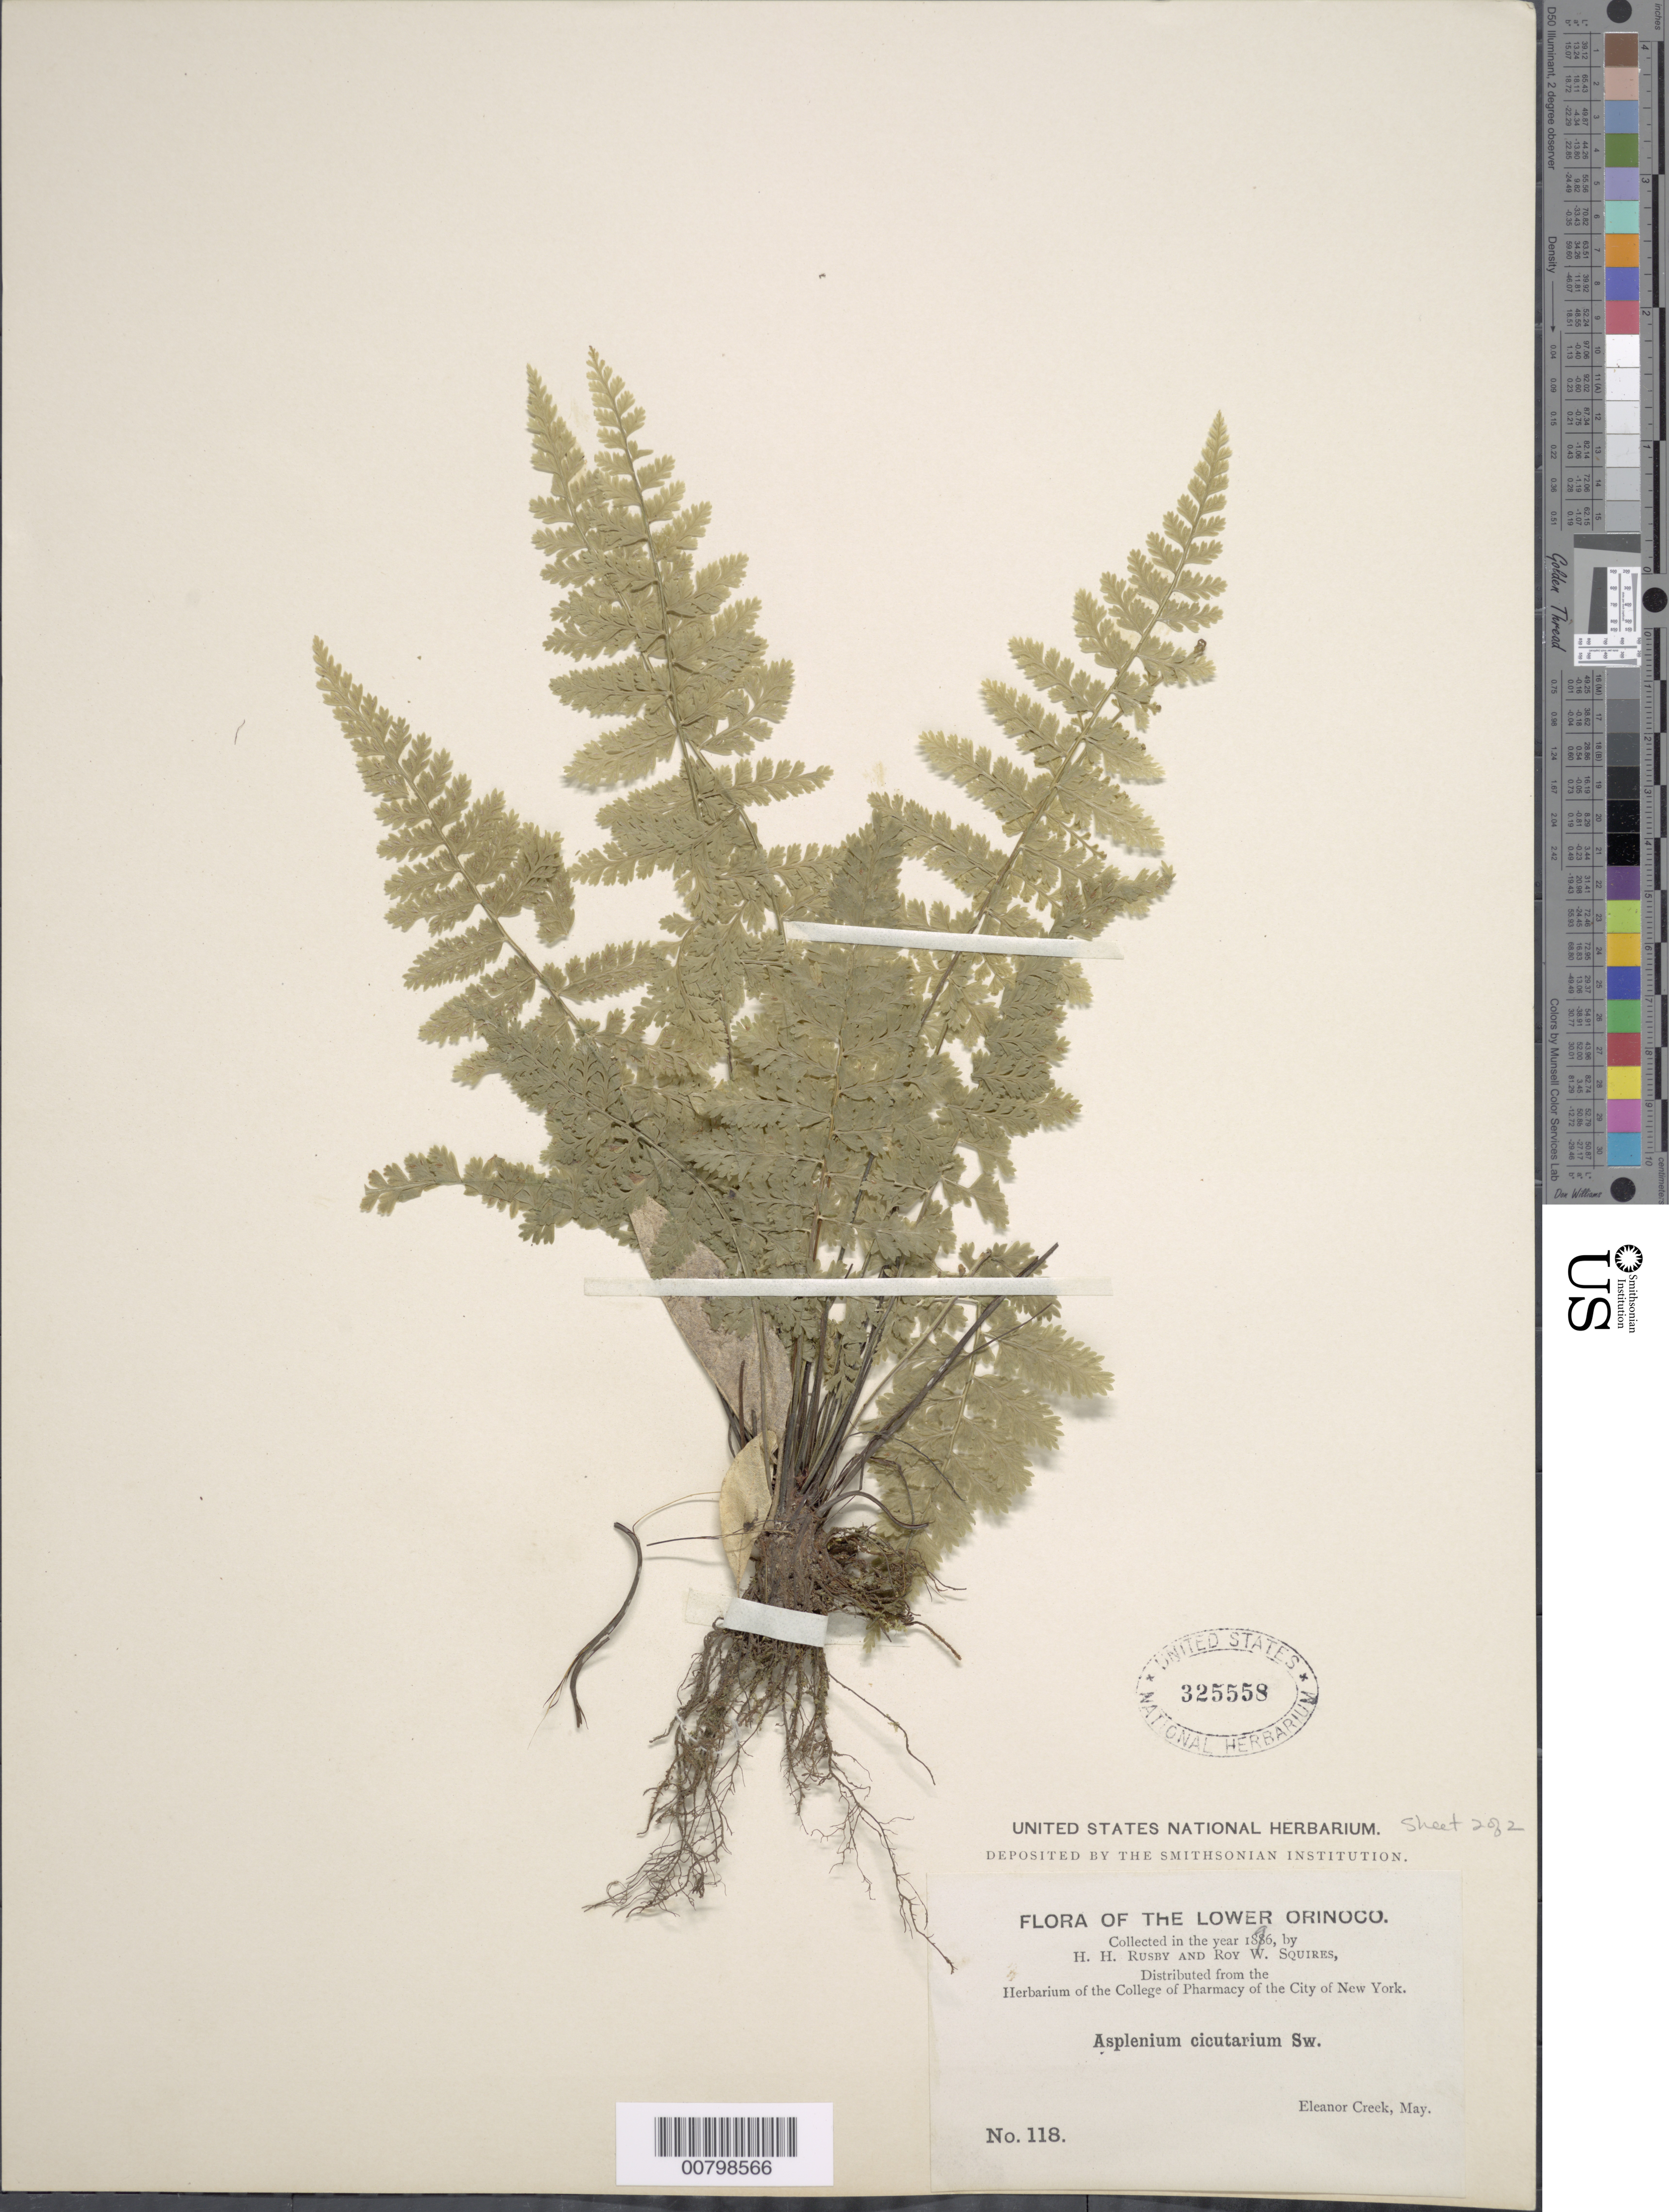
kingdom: Plantae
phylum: Tracheophyta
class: Polypodiopsida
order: Polypodiales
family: Aspleniaceae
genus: Asplenium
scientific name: Asplenium cristatum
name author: Lam.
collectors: H. H. Rusby & R. Squires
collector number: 118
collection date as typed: May 1896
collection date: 1896-05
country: Venezuela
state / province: Delta Amacuro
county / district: Antonio Díaz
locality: Lower Orinoco, Eleanor Creek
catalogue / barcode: US 325558